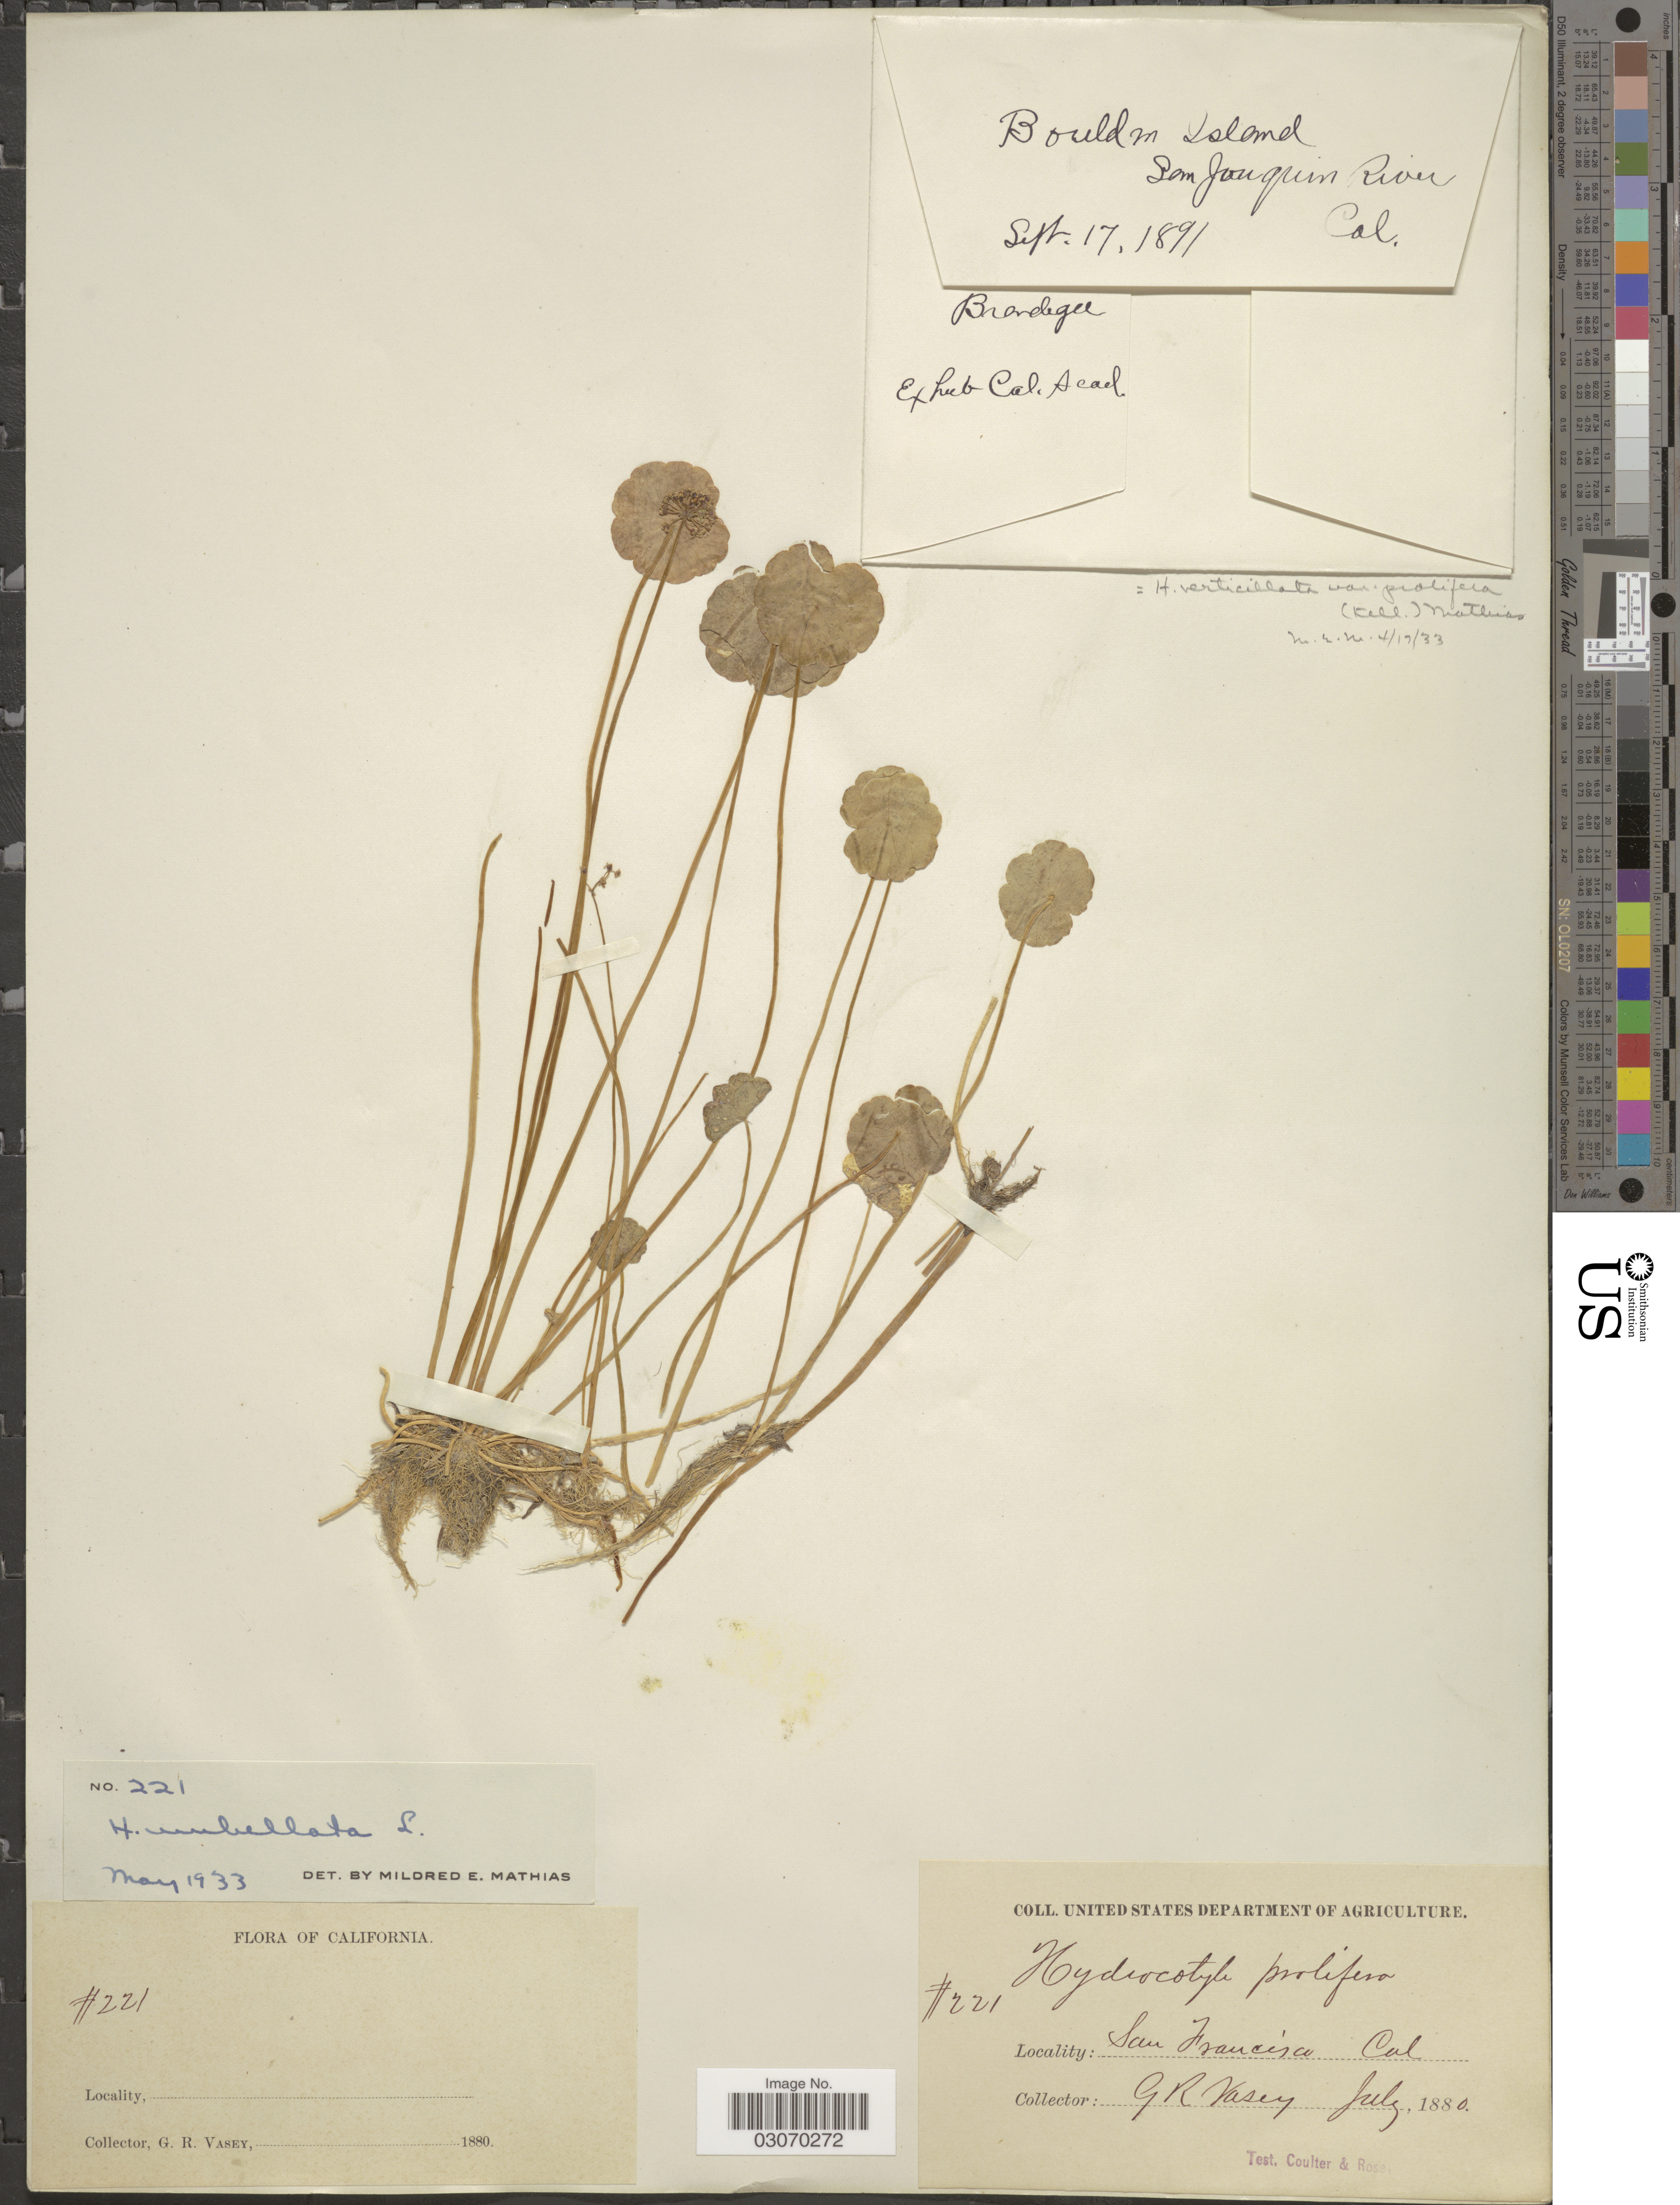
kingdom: Plantae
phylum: Tracheophyta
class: Magnoliopsida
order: Apiales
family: Araliaceae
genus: Hydrocotyle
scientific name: Hydrocotyle umbellata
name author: L.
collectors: G. R. Vasey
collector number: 221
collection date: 1880-07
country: United States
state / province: California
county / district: San Francisco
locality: San Francisco.